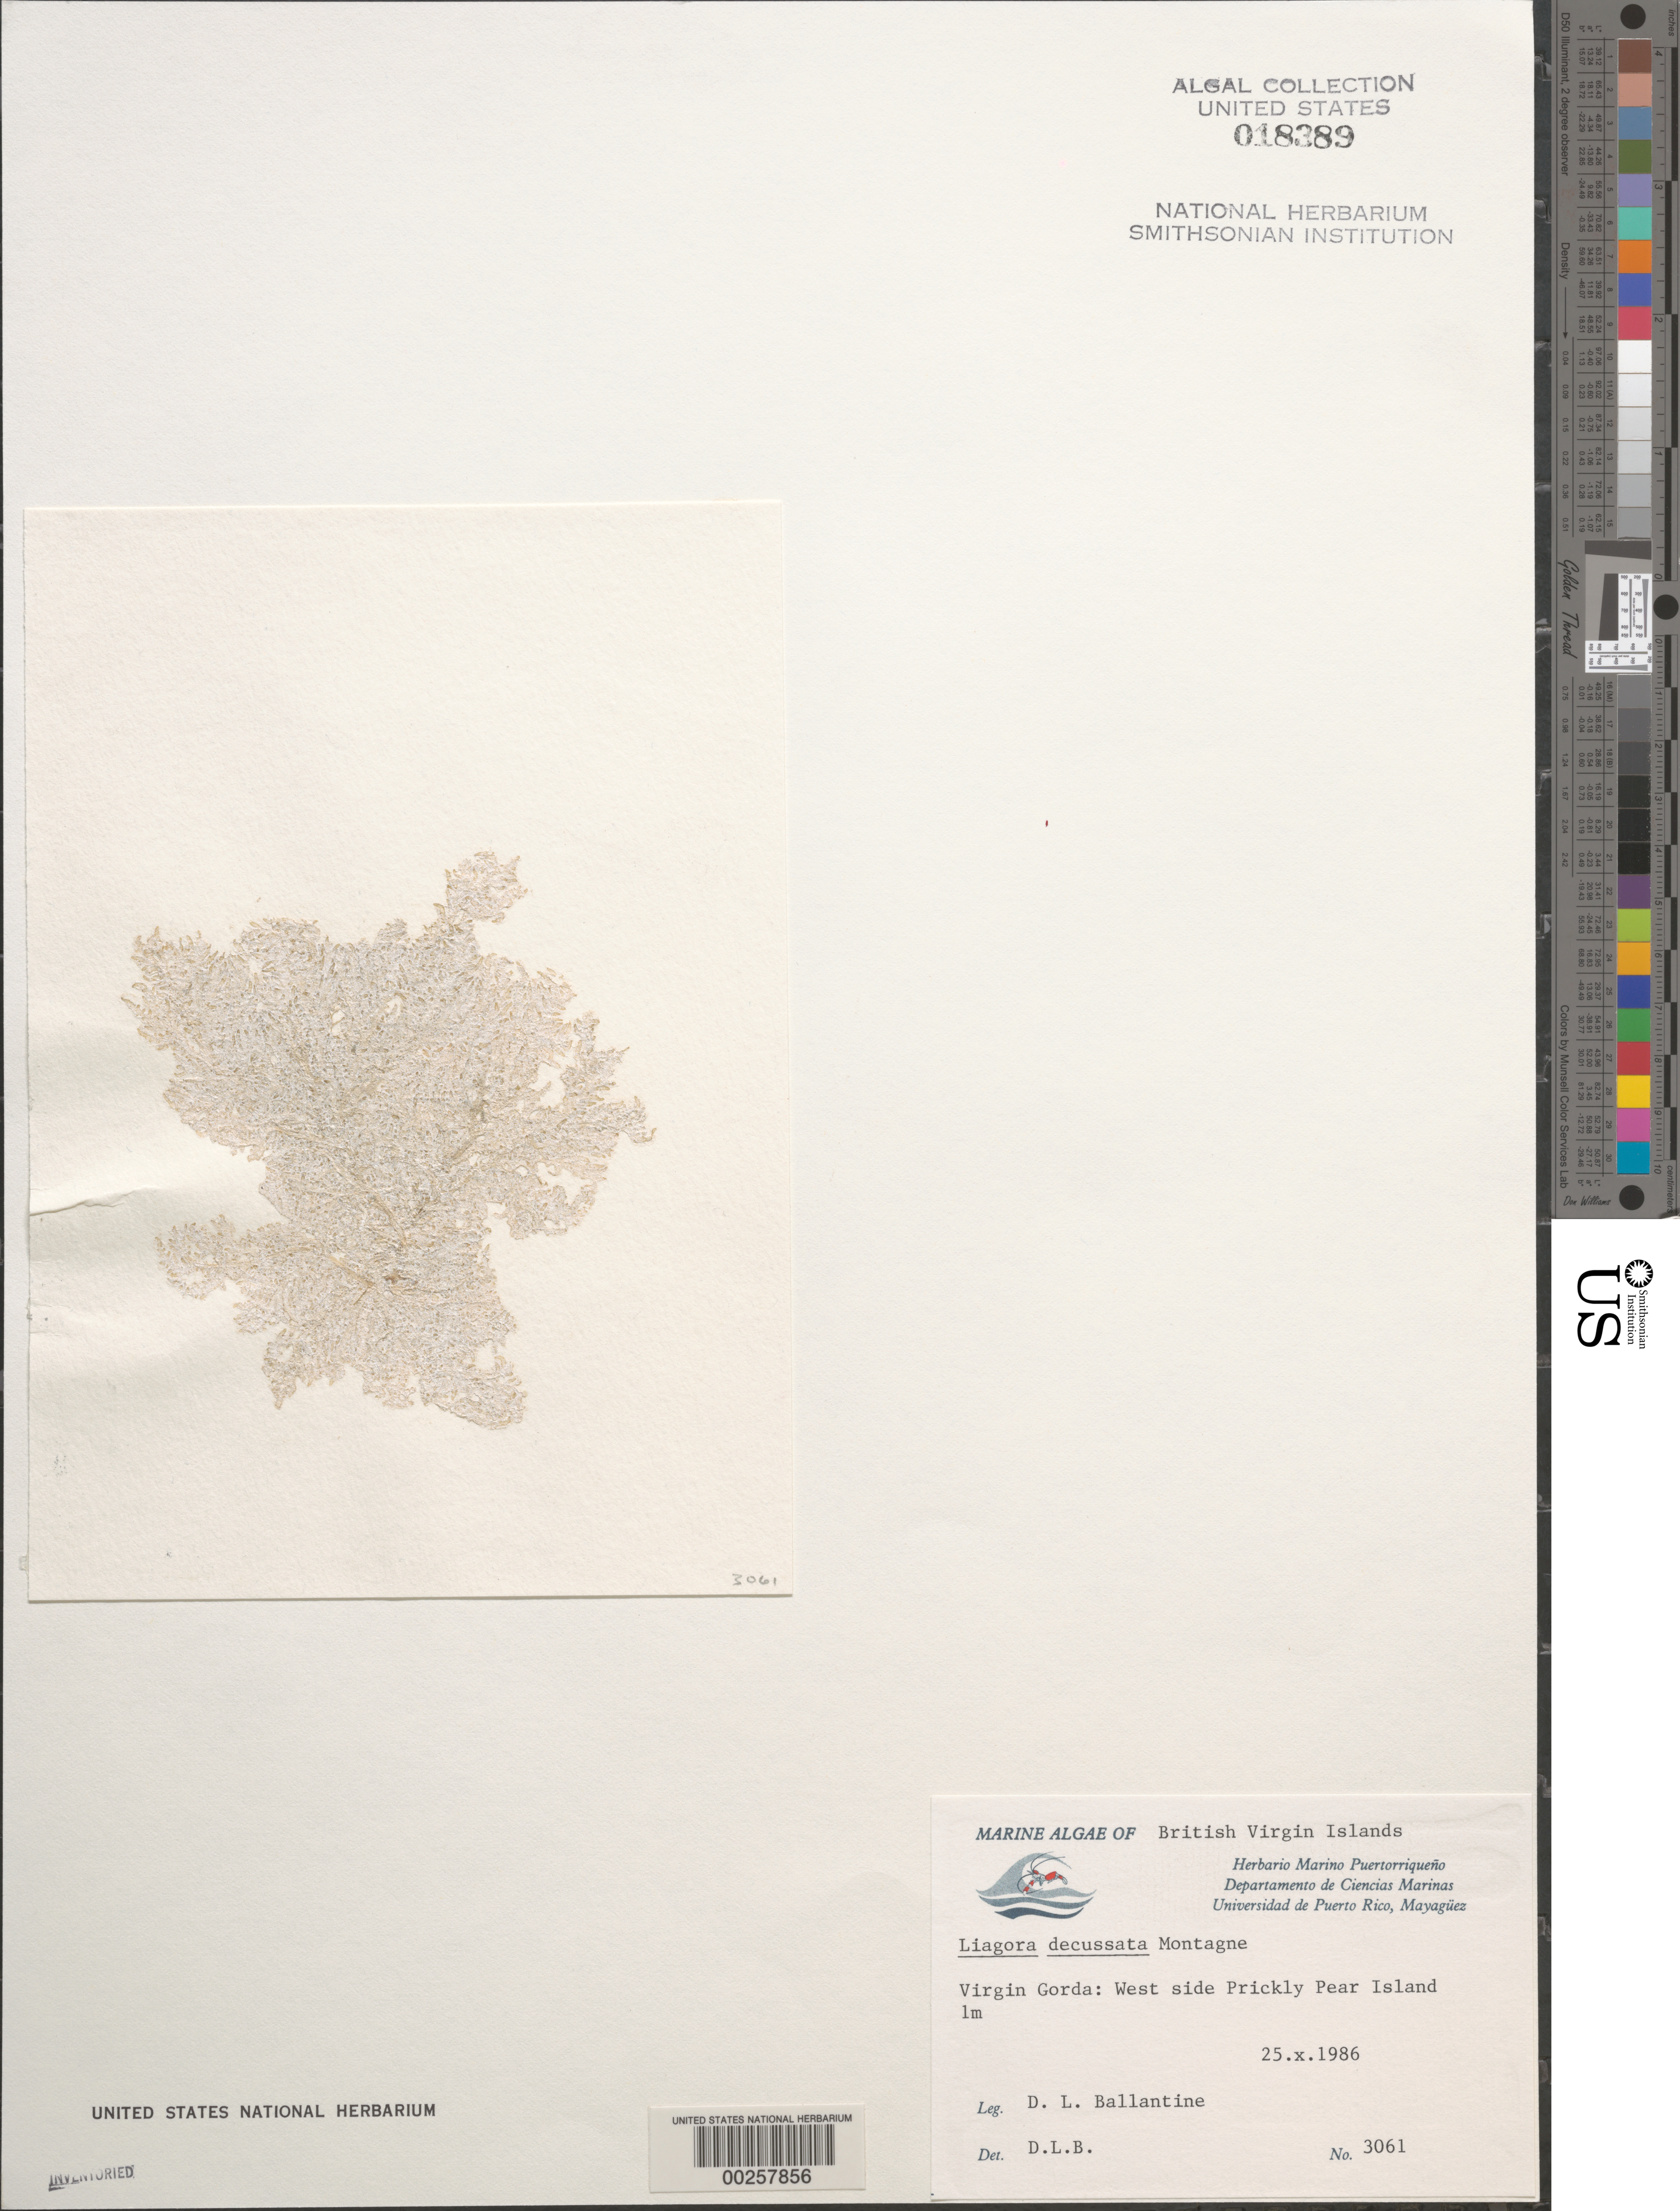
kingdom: Plantae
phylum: Rhodophyta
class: Florideophyceae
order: Nemaliales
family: Liagoraceae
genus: Liagora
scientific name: Liagora albicans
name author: J.V.Lamouroux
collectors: D.L. Ballantine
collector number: DLB 3061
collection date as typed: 25 Oct 1986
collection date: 1986-10-25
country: British Virgin Islands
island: Virgin Gorda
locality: Prickly Pear Island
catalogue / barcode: US 18389